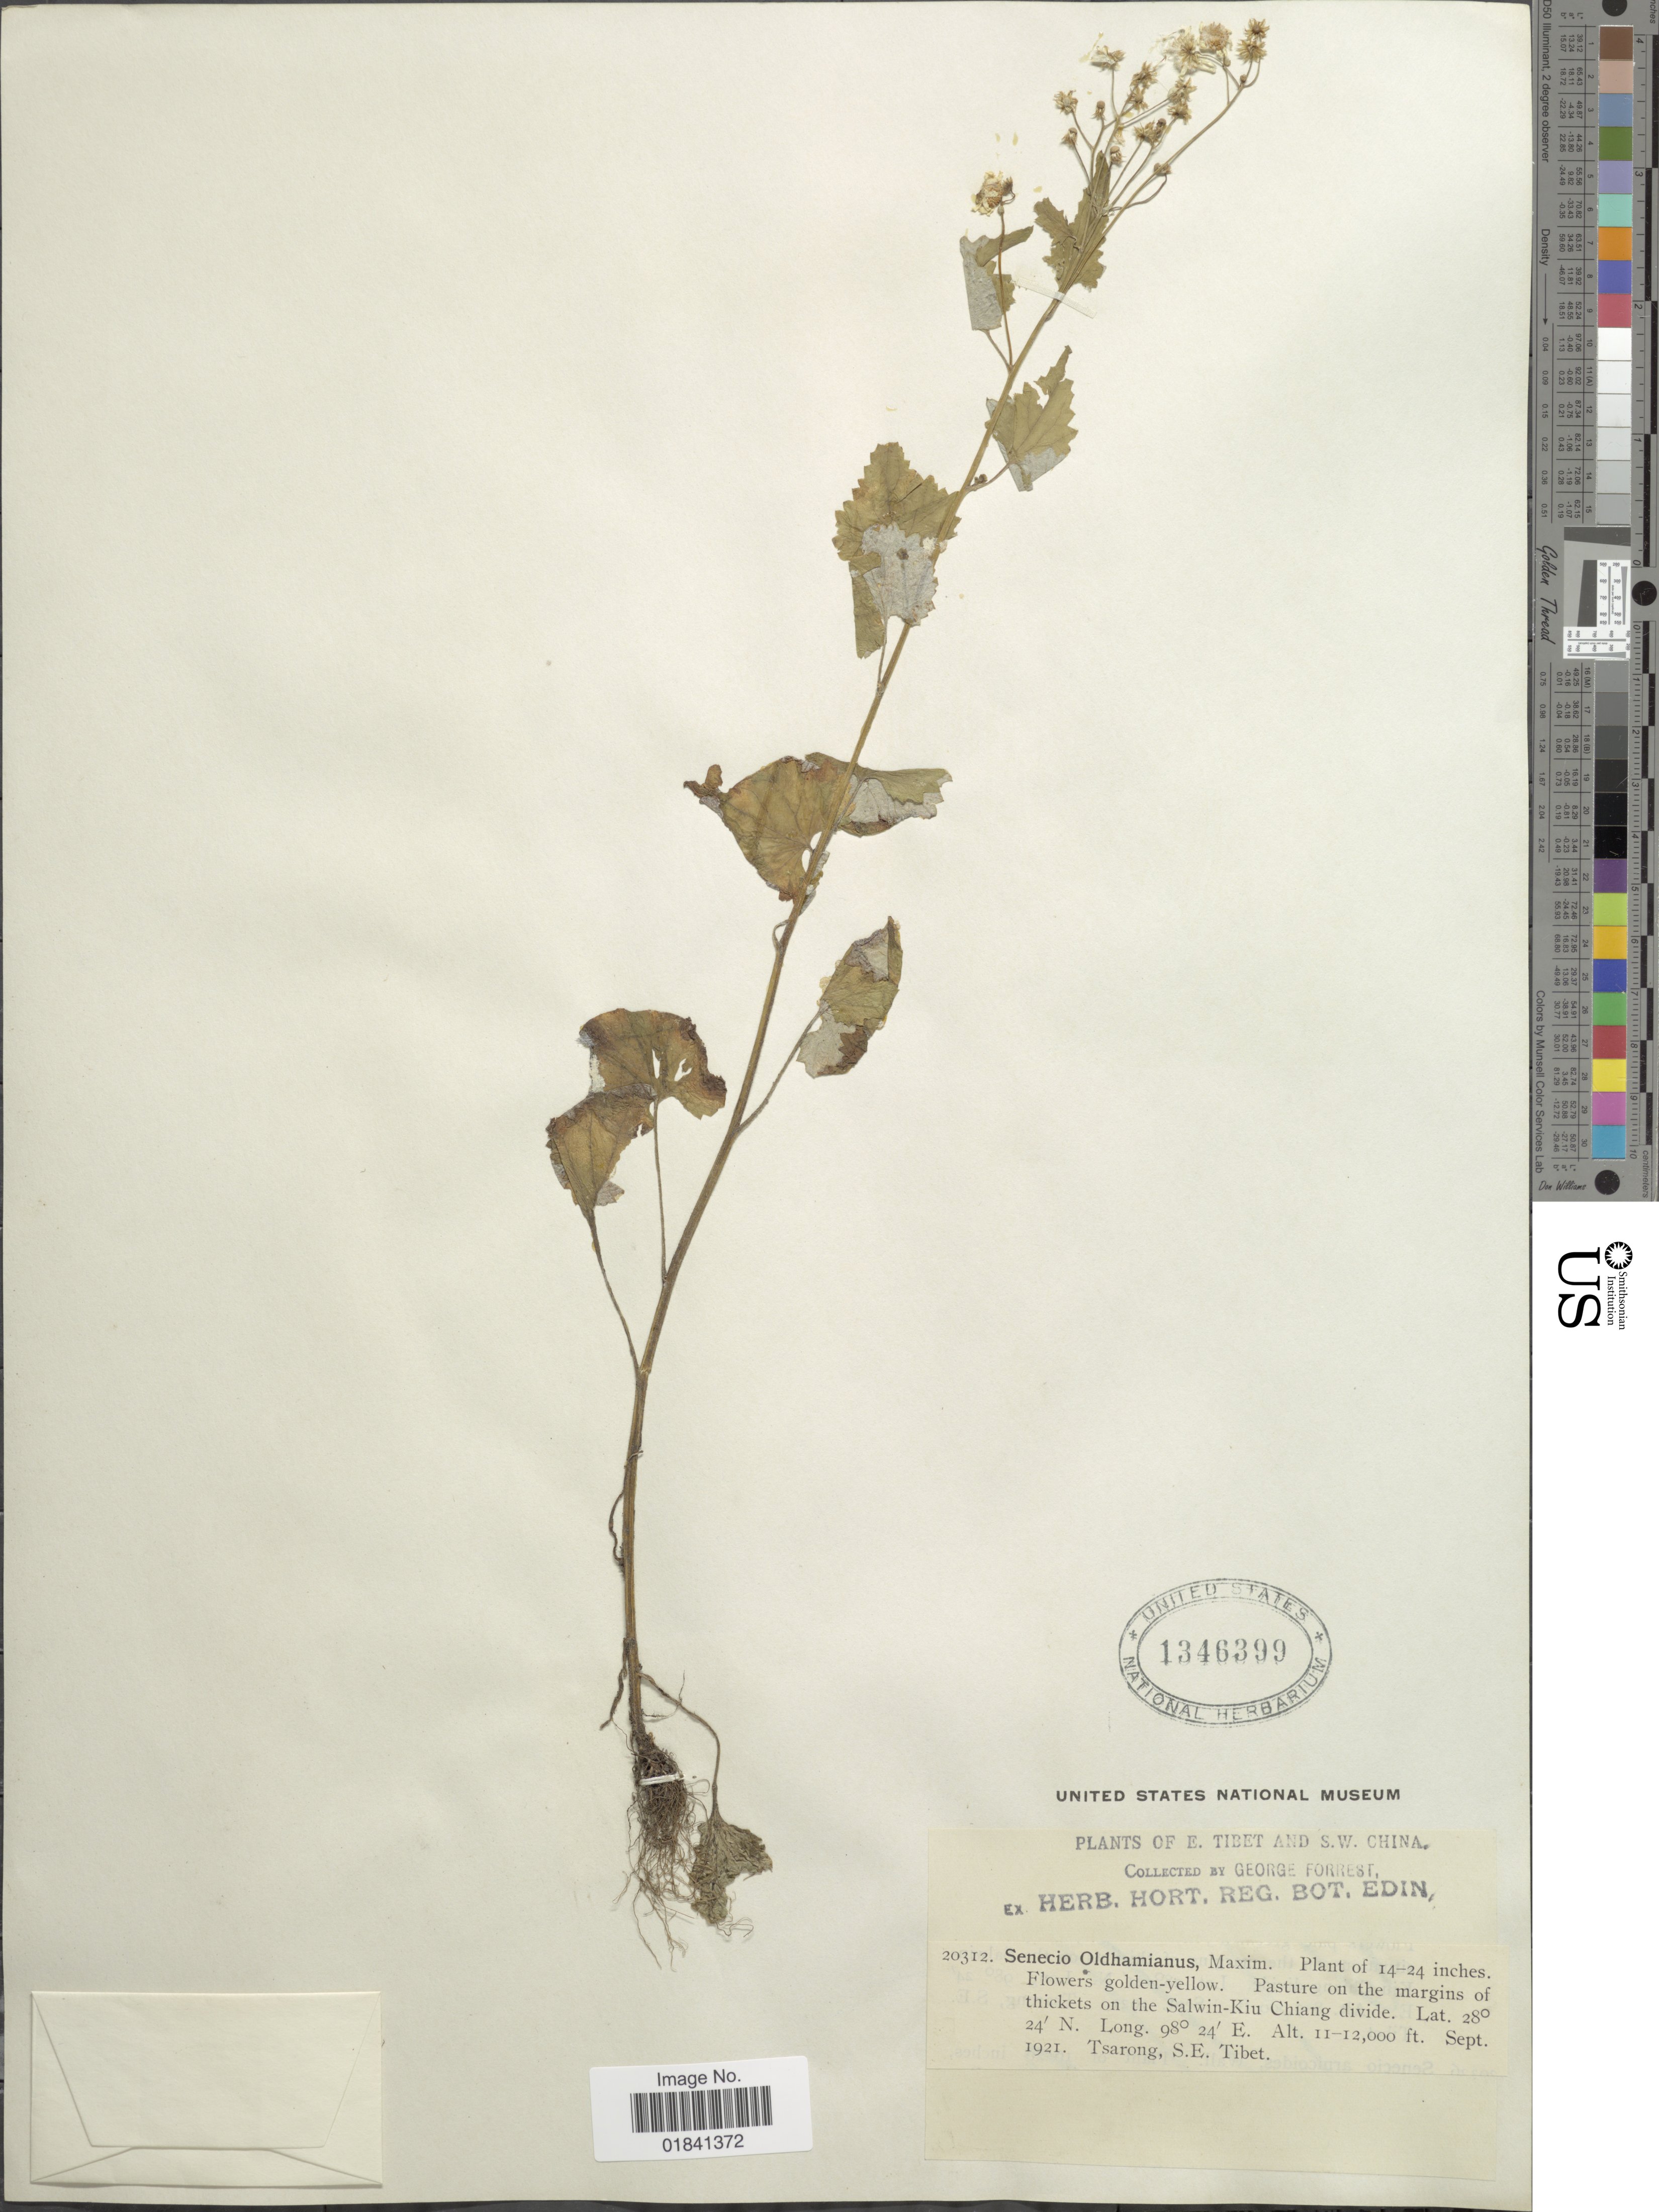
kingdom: Plantae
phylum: Tracheophyta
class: Magnoliopsida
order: Asterales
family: Asteraceae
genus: Senecio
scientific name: Senecio oldhamianus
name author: Maximowicz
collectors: G. Forrest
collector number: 20312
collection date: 1921-09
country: China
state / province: Xizang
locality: E. Tibet and S.W. China, Pasture on the margin of thickets on the Salwin-Kiu Chiang divide, Tsarong, S.E. Tibet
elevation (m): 3353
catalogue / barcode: US 1346399